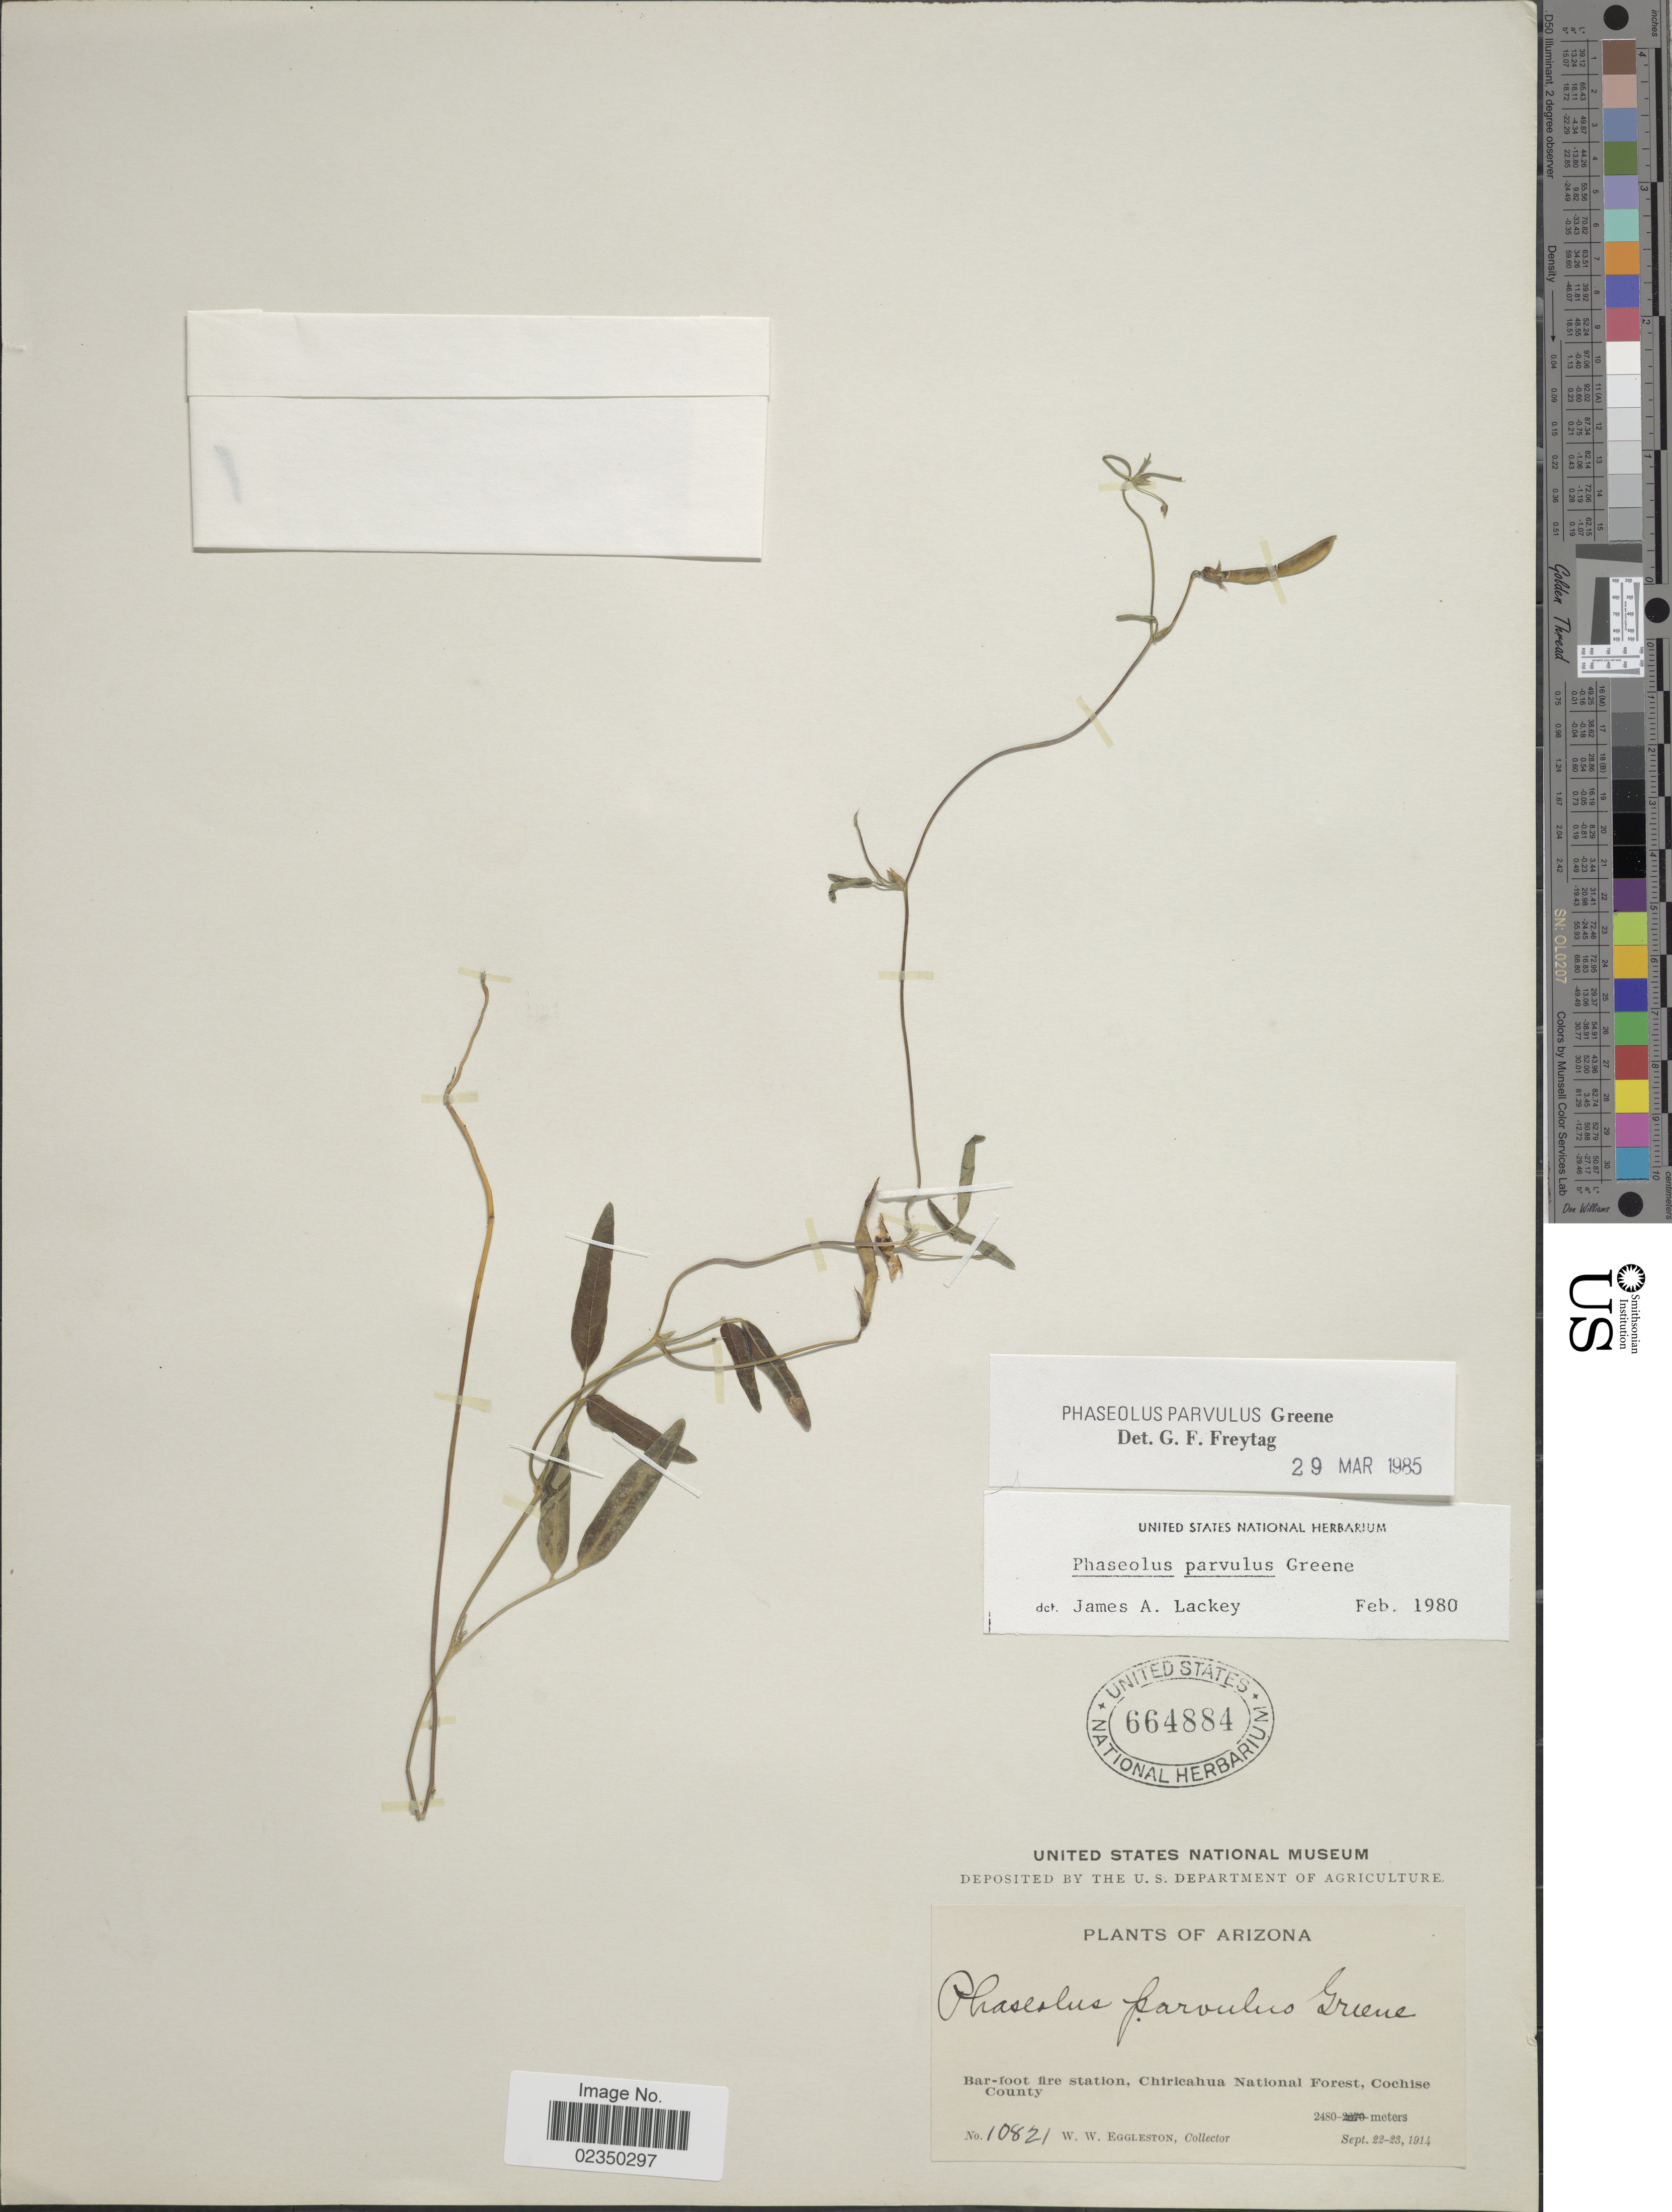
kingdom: Plantae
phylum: Tracheophyta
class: Magnoliopsida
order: Fabales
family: Fabaceae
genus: Phaseolus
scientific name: Phaseolus parvulus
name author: Greene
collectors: W. W. Eggleston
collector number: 10821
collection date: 1914-09-22/1914-09-23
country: United States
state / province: Arizona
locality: Bar-foot fire station, Chiricahua National Forest, Cochise County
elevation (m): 2480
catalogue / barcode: US 664884